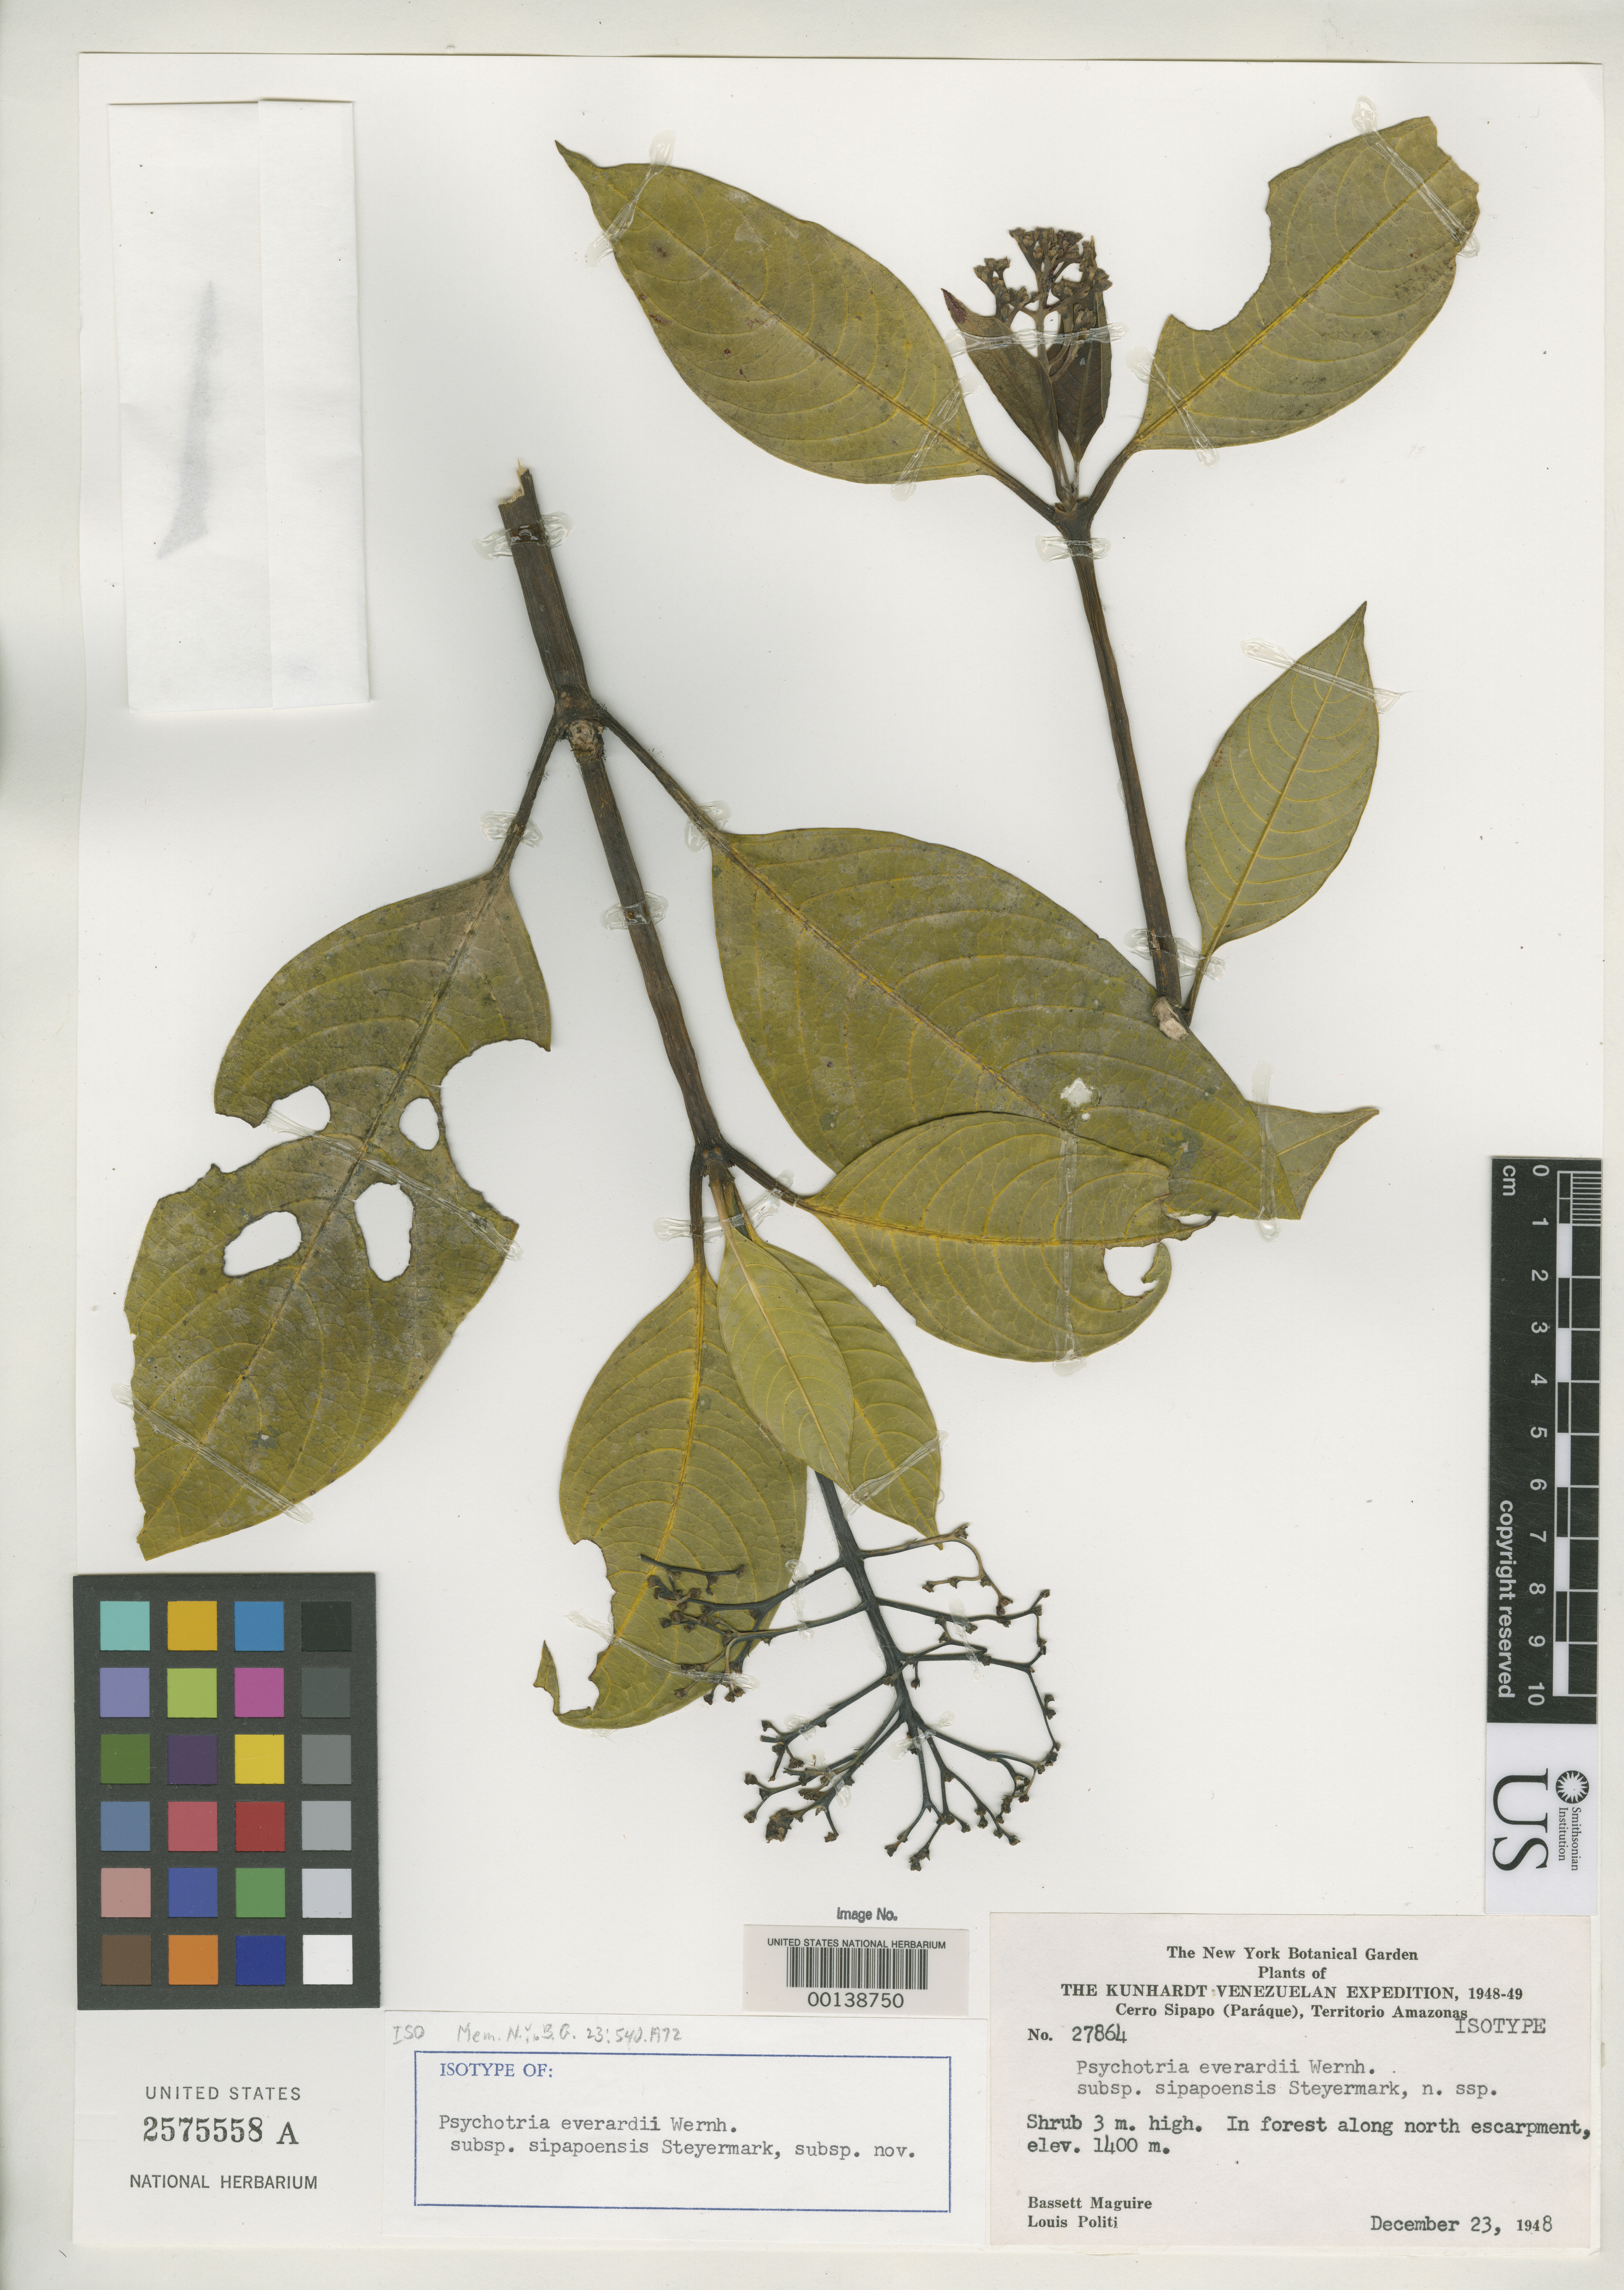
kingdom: Plantae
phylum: Tracheophyta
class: Magnoliopsida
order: Gentianales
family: Rubiaceae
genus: Psychotria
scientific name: Psychotria everardii subsp. sipapoensis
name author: Steyerm.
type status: Isotype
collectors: B. Maguire & L. Politi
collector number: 27864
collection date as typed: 23 Dec 1948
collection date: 1948-12-23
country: Venezuela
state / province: Amazonas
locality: Cerro Sipapo.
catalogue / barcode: US 2575558A